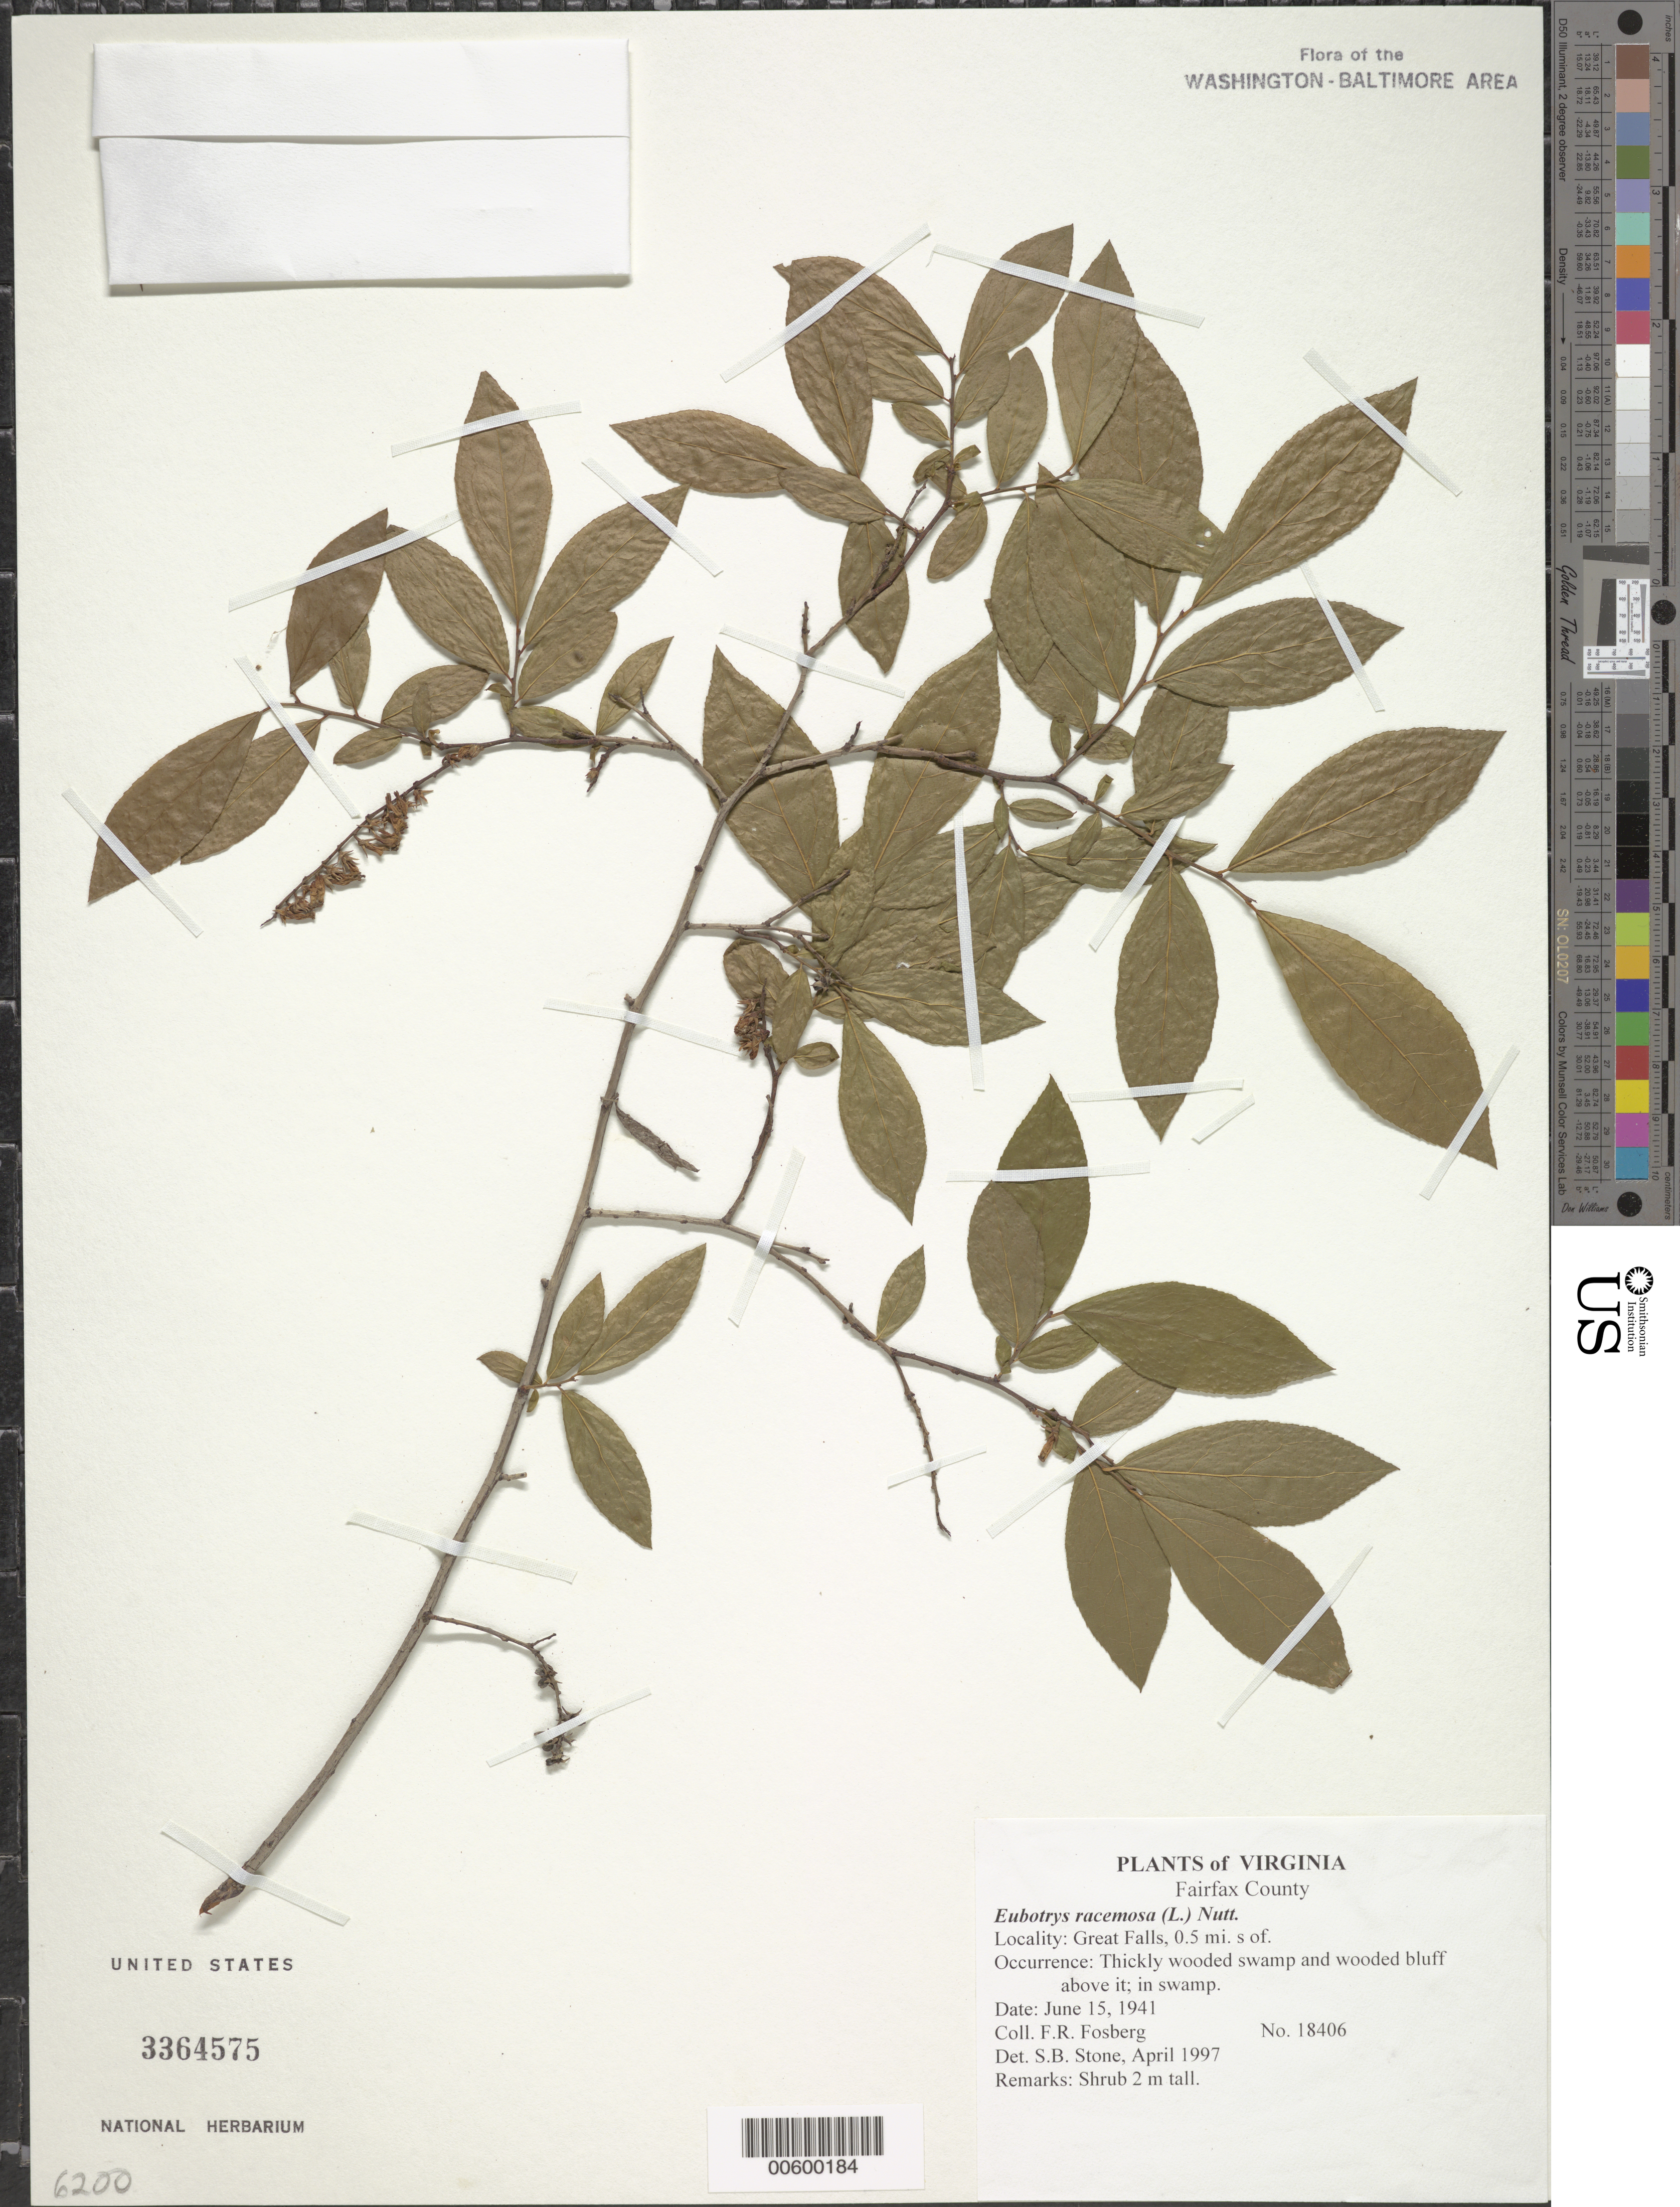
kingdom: Plantae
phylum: Tracheophyta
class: Magnoliopsida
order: Ericales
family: Ericaceae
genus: Leucothoe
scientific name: Leucothoë racemosa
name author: (L.) A. Gray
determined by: Stone, S. B.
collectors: F. R. Fosberg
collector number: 18406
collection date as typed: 15 Jun 1941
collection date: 1941-06-15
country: United States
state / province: Virginia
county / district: Fairfax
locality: Great Falls, 0.5 mi. S of.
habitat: Thickly wooded swamp and wooded bluff above it; in swamp.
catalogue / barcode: US 3364575